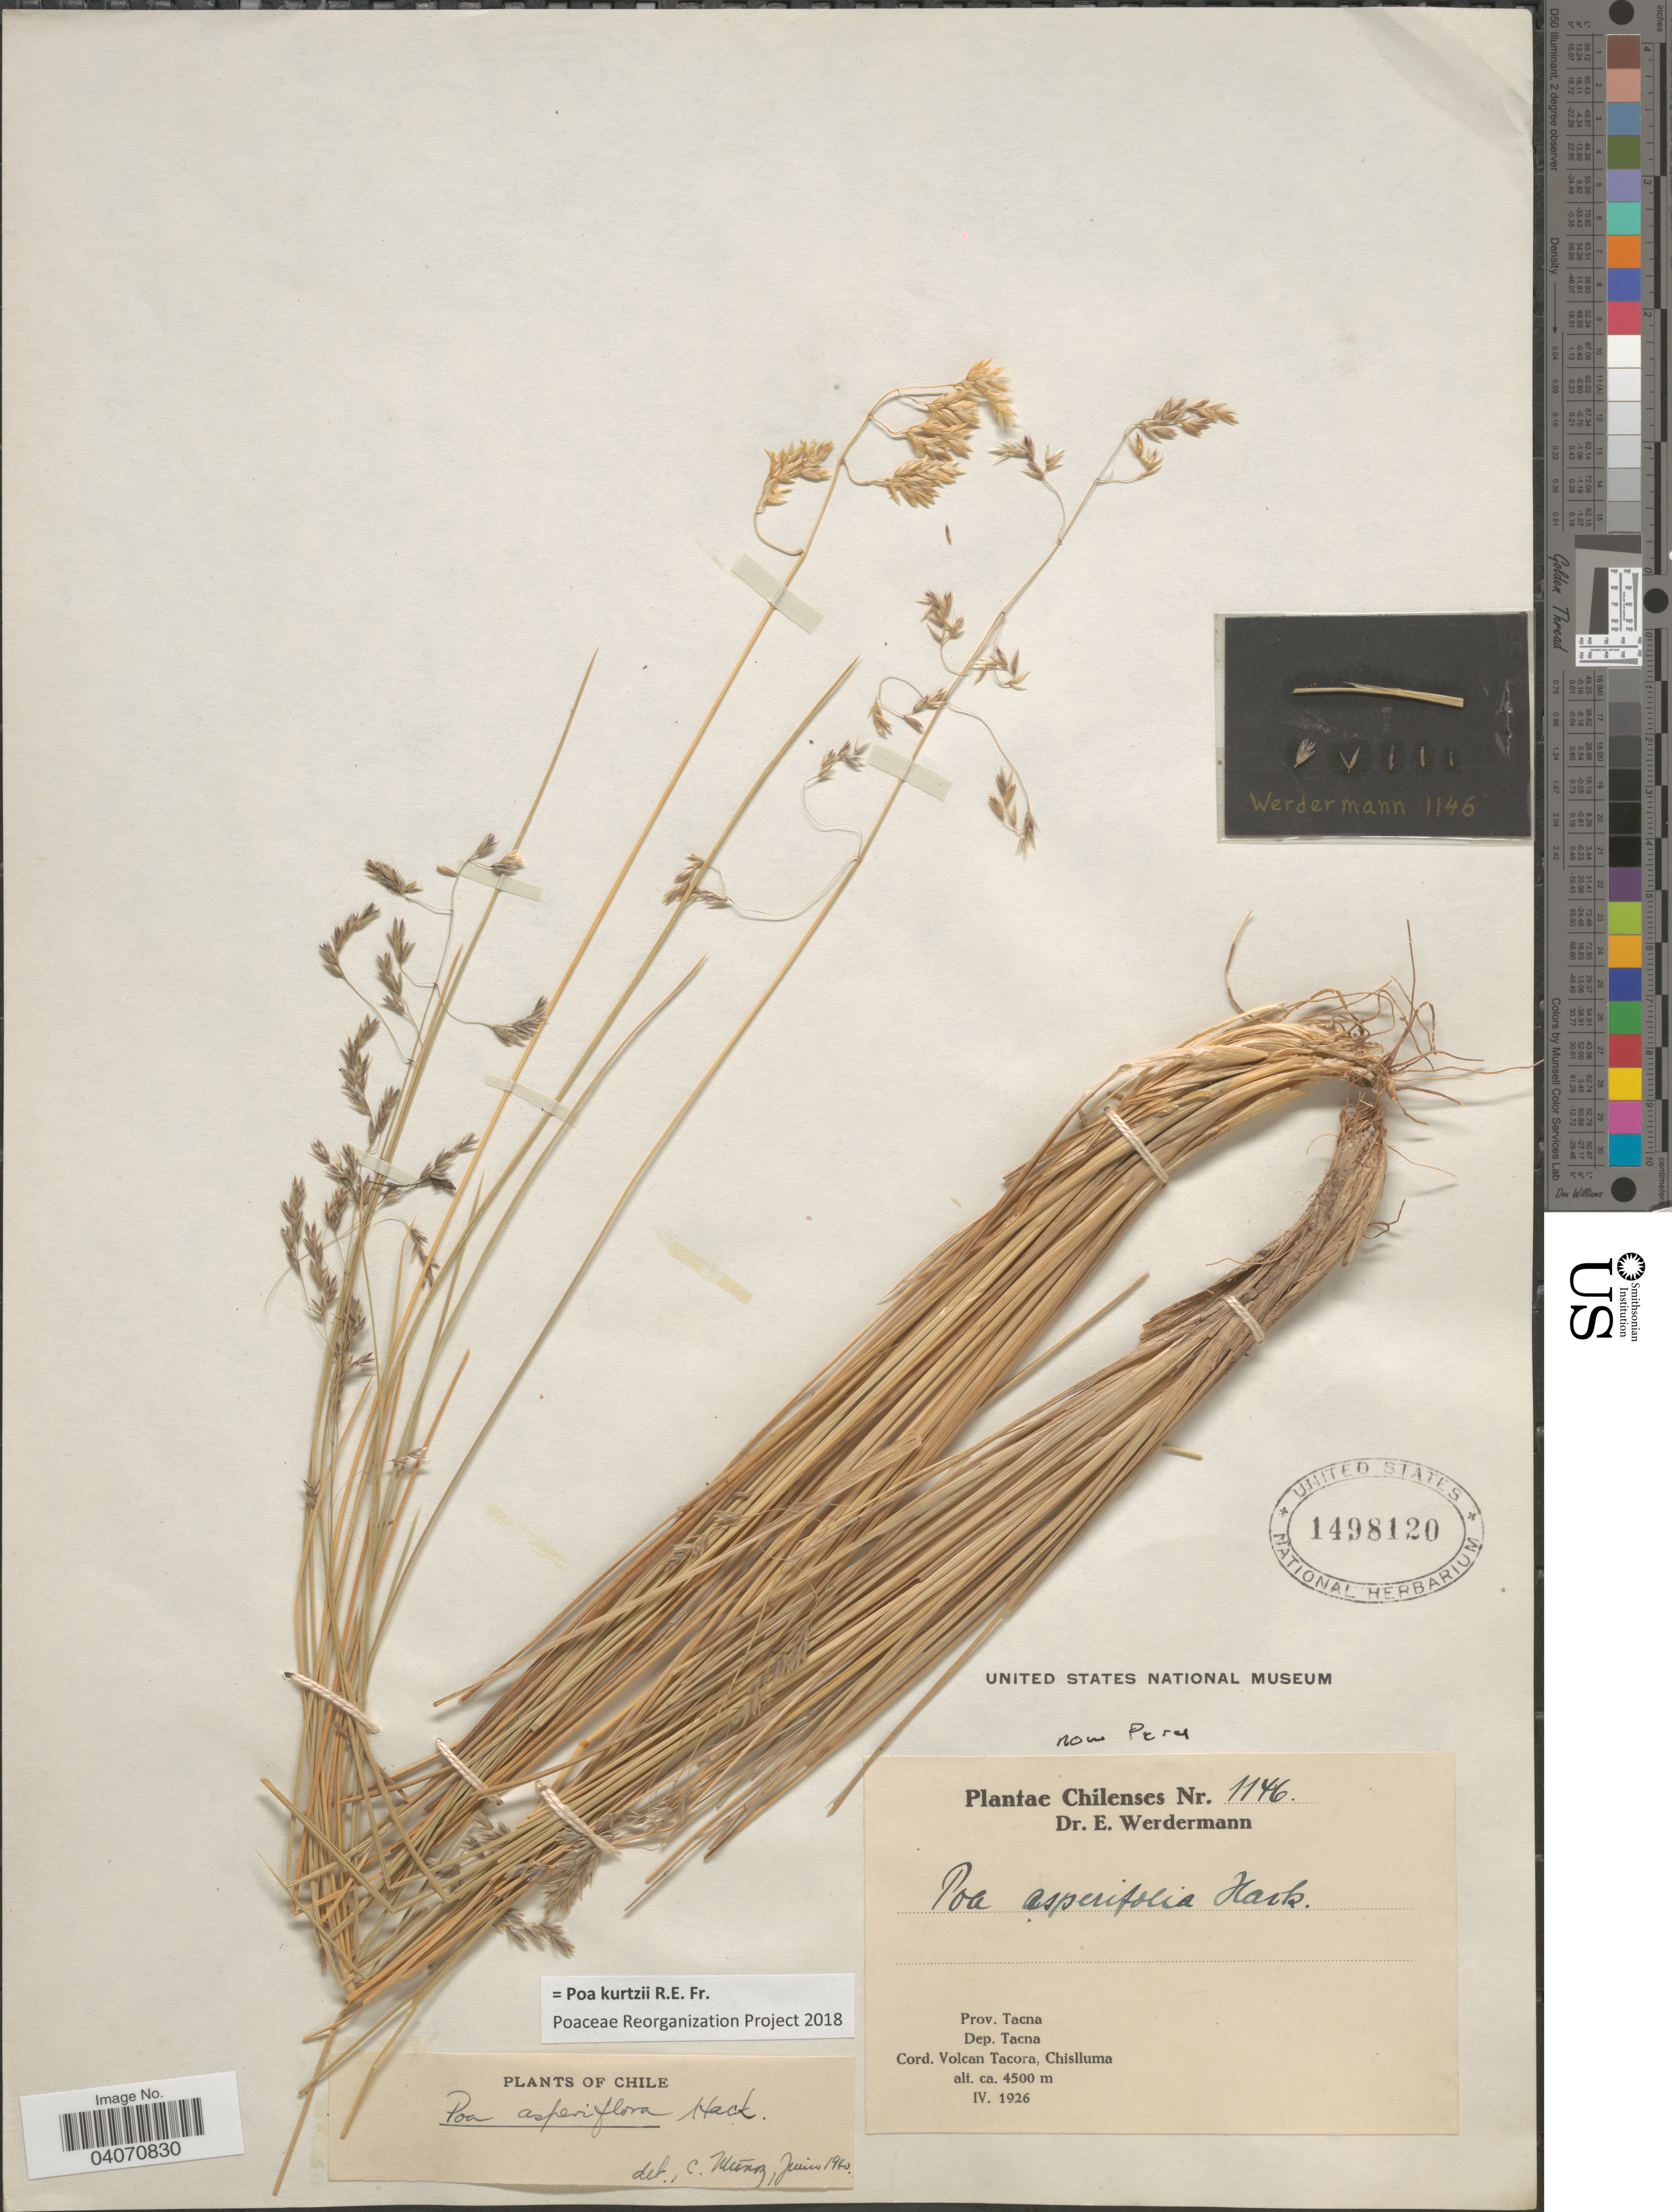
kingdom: Plantae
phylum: Tracheophyta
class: Liliopsida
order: Poales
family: Poaceae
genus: Poa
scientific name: Poa kurtzii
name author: R.E. Fr.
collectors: E. Werdermann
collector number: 1146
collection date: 1926-04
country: Peru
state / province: Tacna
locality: Prov. Tacna. Dep. Tacna. Cord. Volcan Tacora, Chislluma.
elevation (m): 4500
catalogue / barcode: US 1498120